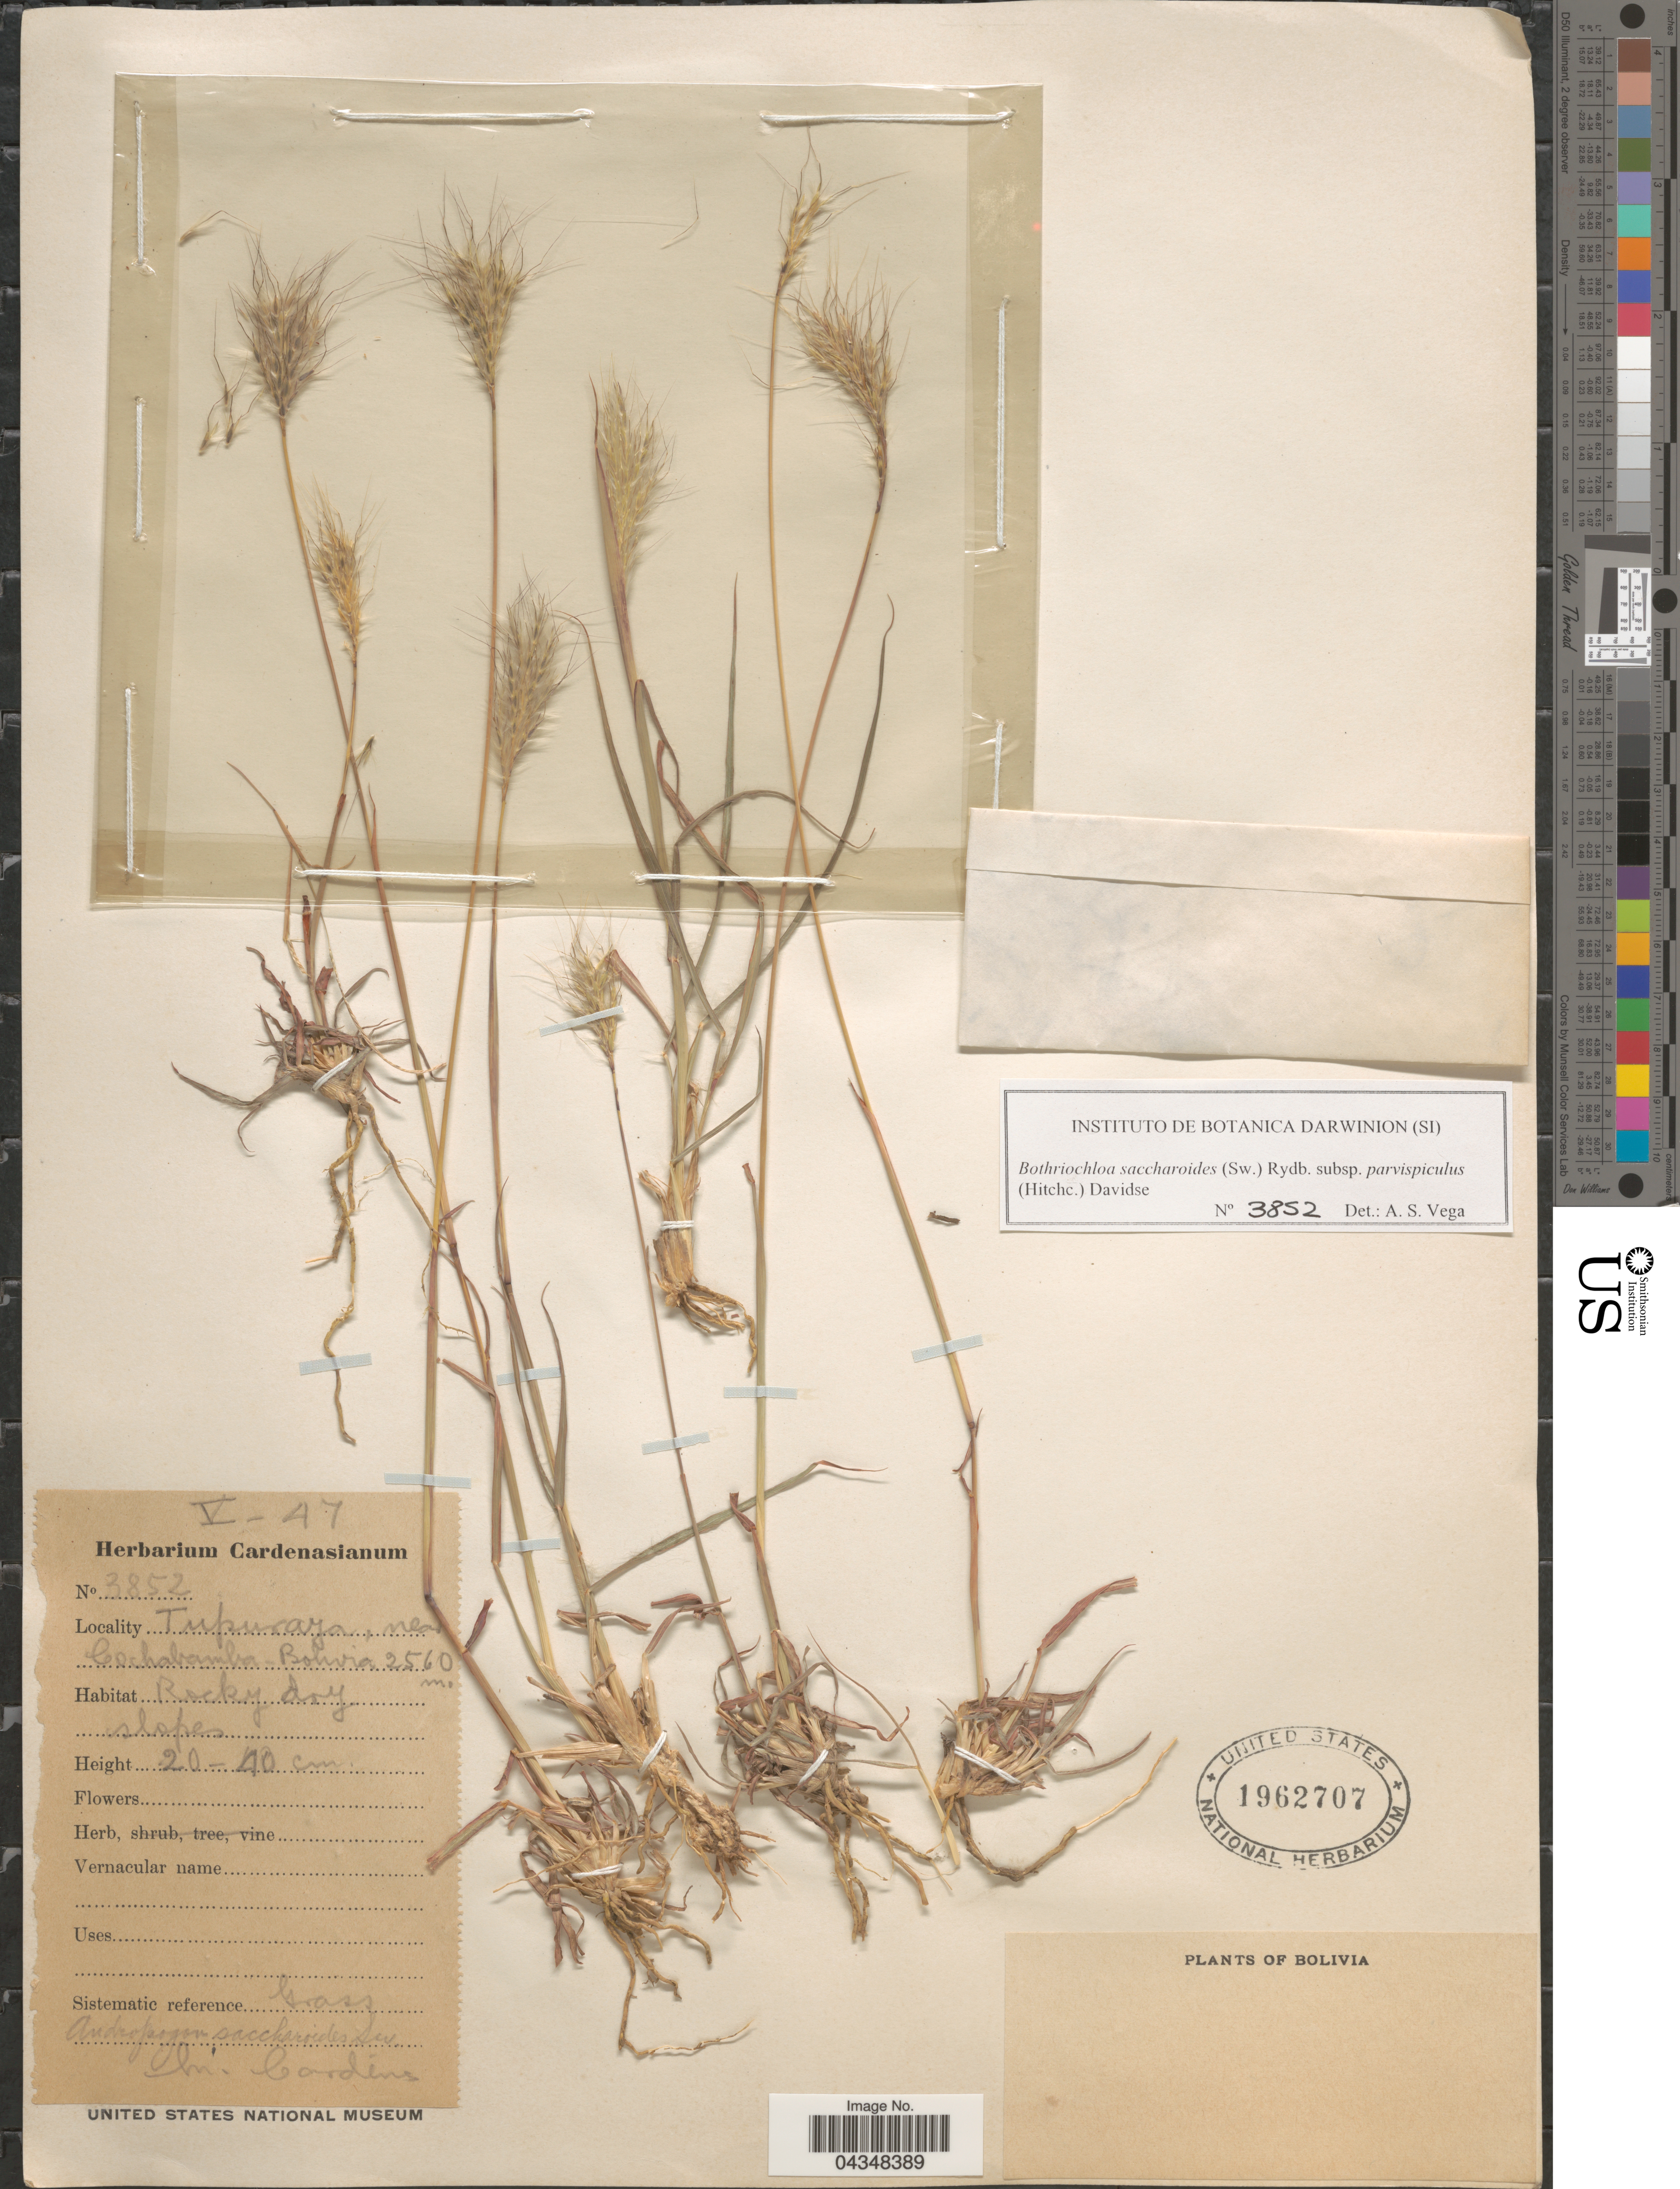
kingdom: Plantae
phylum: Tracheophyta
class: Liliopsida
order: Poales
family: Poaceae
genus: Bothriochloa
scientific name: Bothriochloa saccharoides var. parvispicula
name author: (Hitchc.) Tovar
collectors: M. Cárdenas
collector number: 3852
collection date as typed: Transcribed d/m/y: /5/47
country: Bolivia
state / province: Cochabamba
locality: Tupuraya, near Cochabamba.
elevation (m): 2560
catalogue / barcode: US 1962707